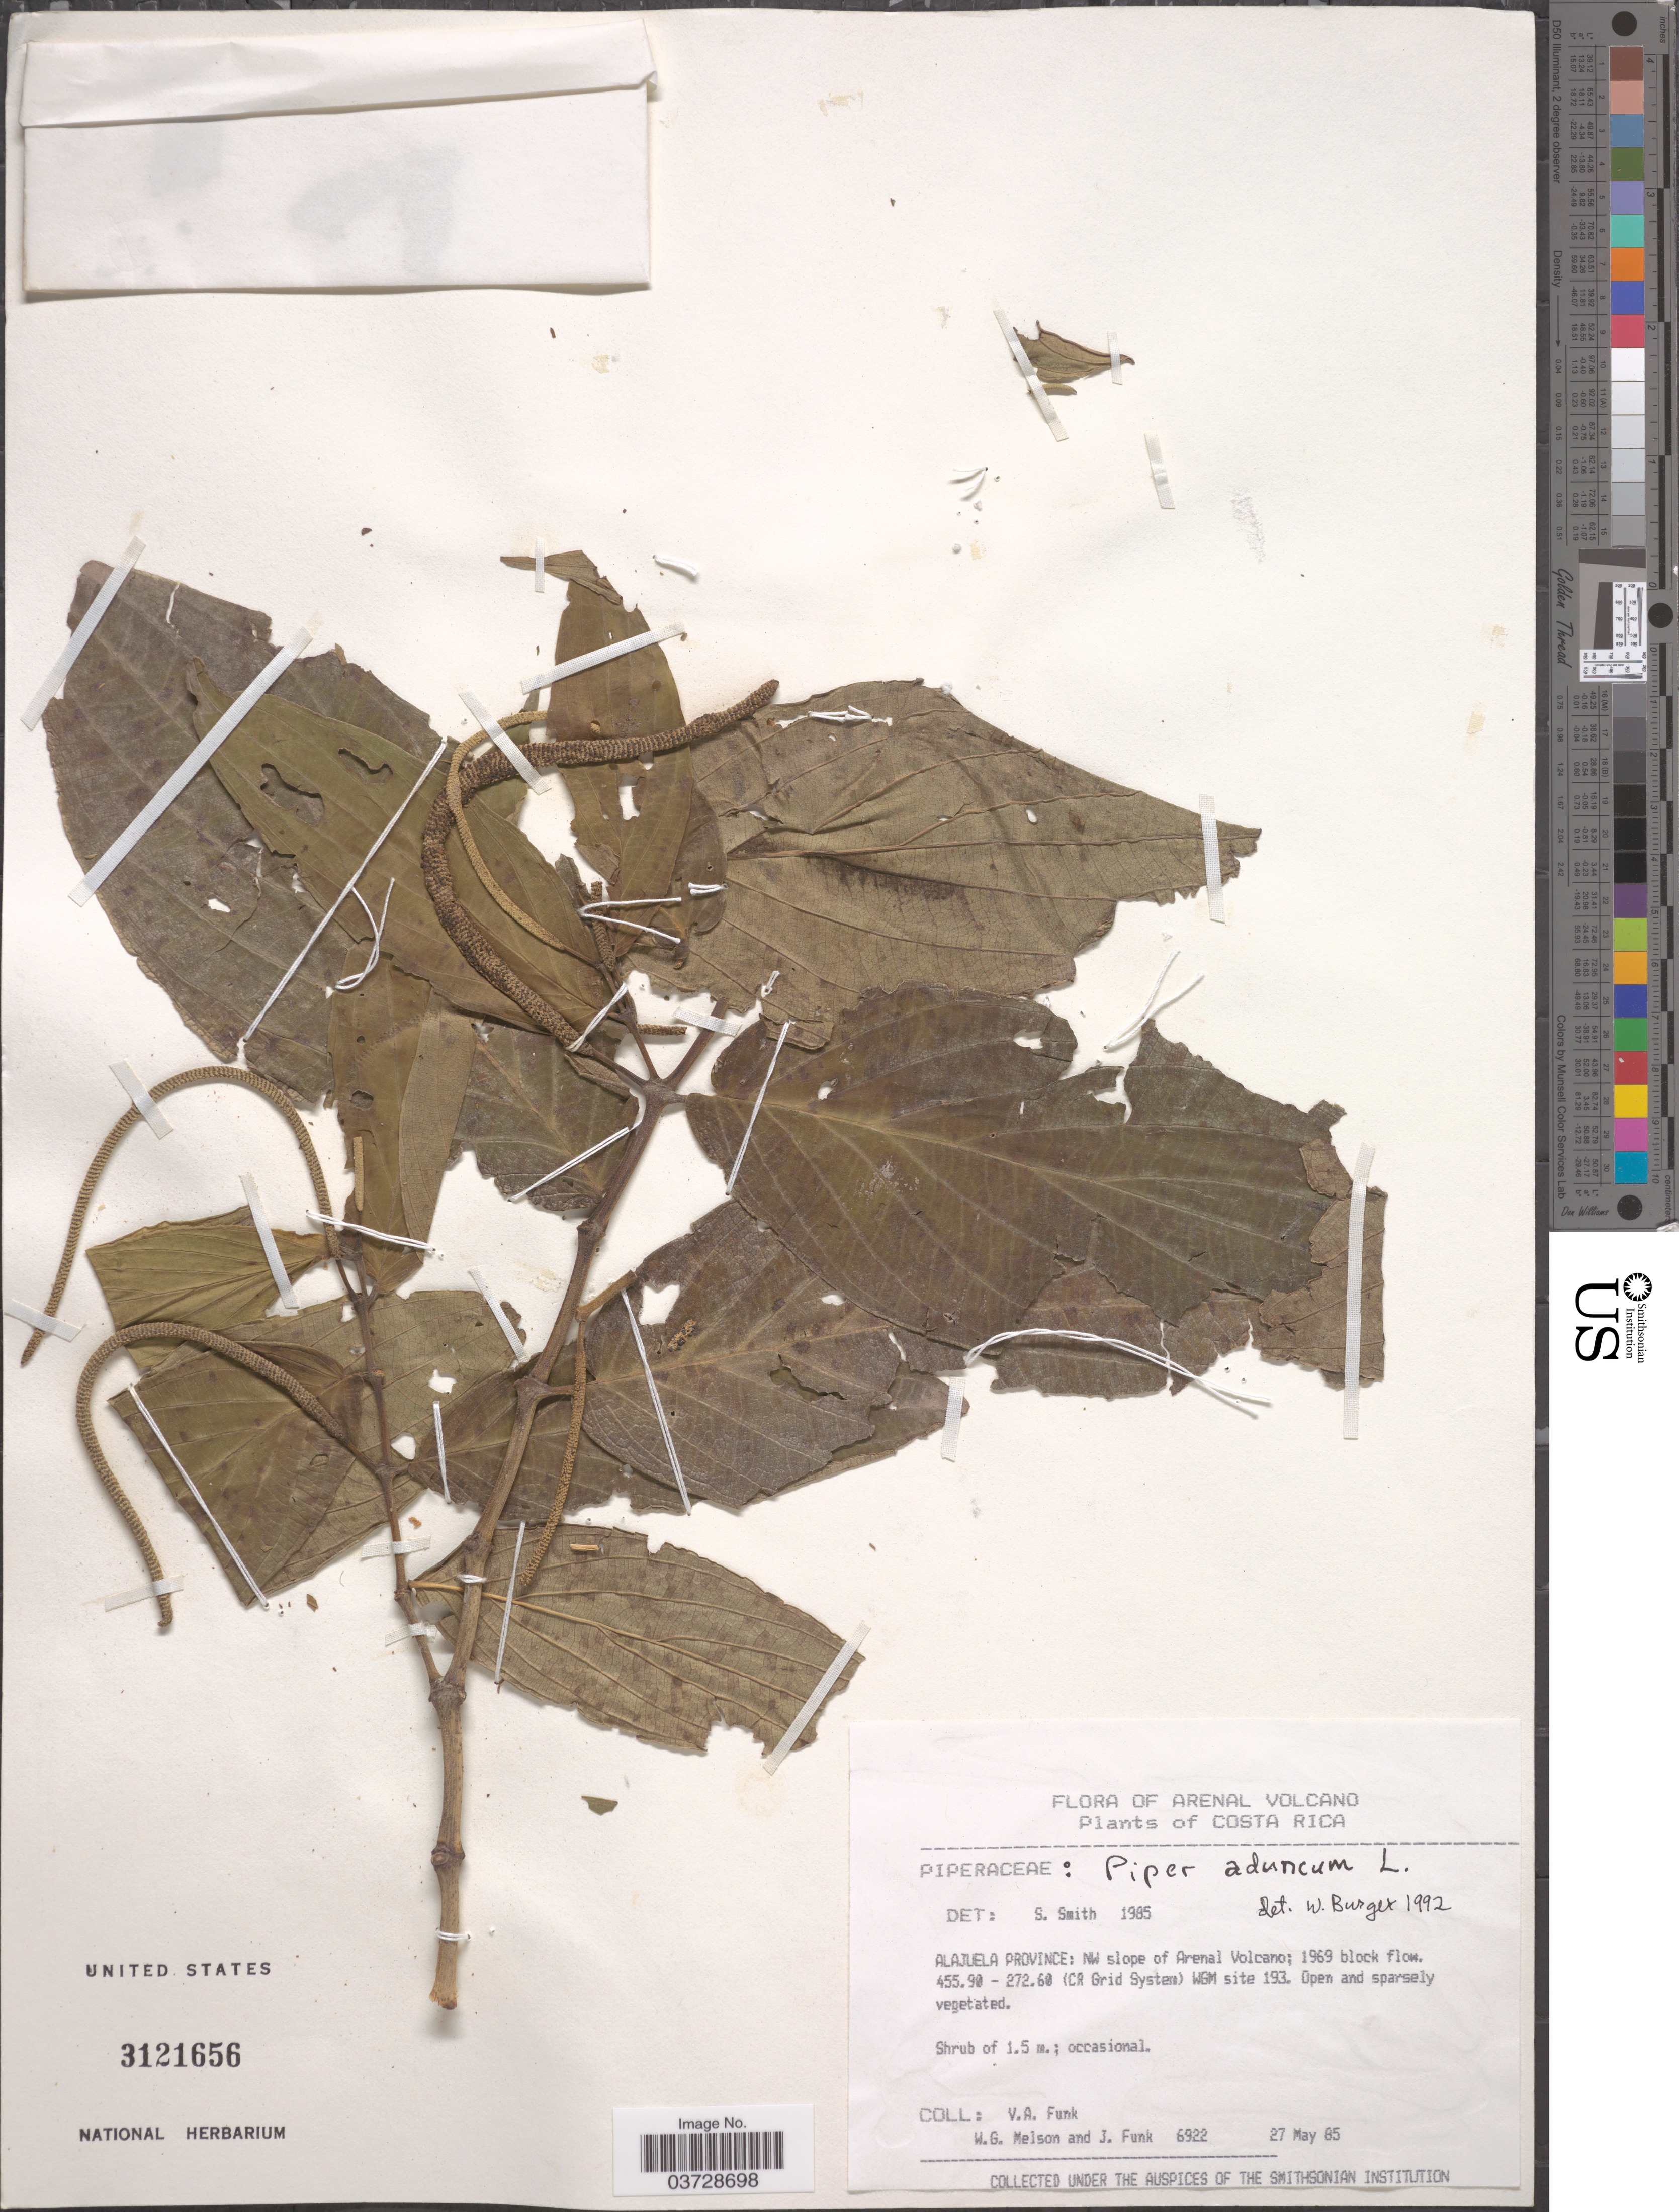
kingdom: Plantae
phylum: Tracheophyta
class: Magnoliopsida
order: Piperales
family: Piperaceae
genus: Piper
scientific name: Piper aduncum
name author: L.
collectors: V. Funk, W. Melson & J. Funk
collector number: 6922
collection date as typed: Transcribed d/m/y: 27/5/85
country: Costa Rica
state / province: Alajuela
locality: NW slope of Arenal Volcano; 1969 block flow. WGM site 193.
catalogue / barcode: US 3121656